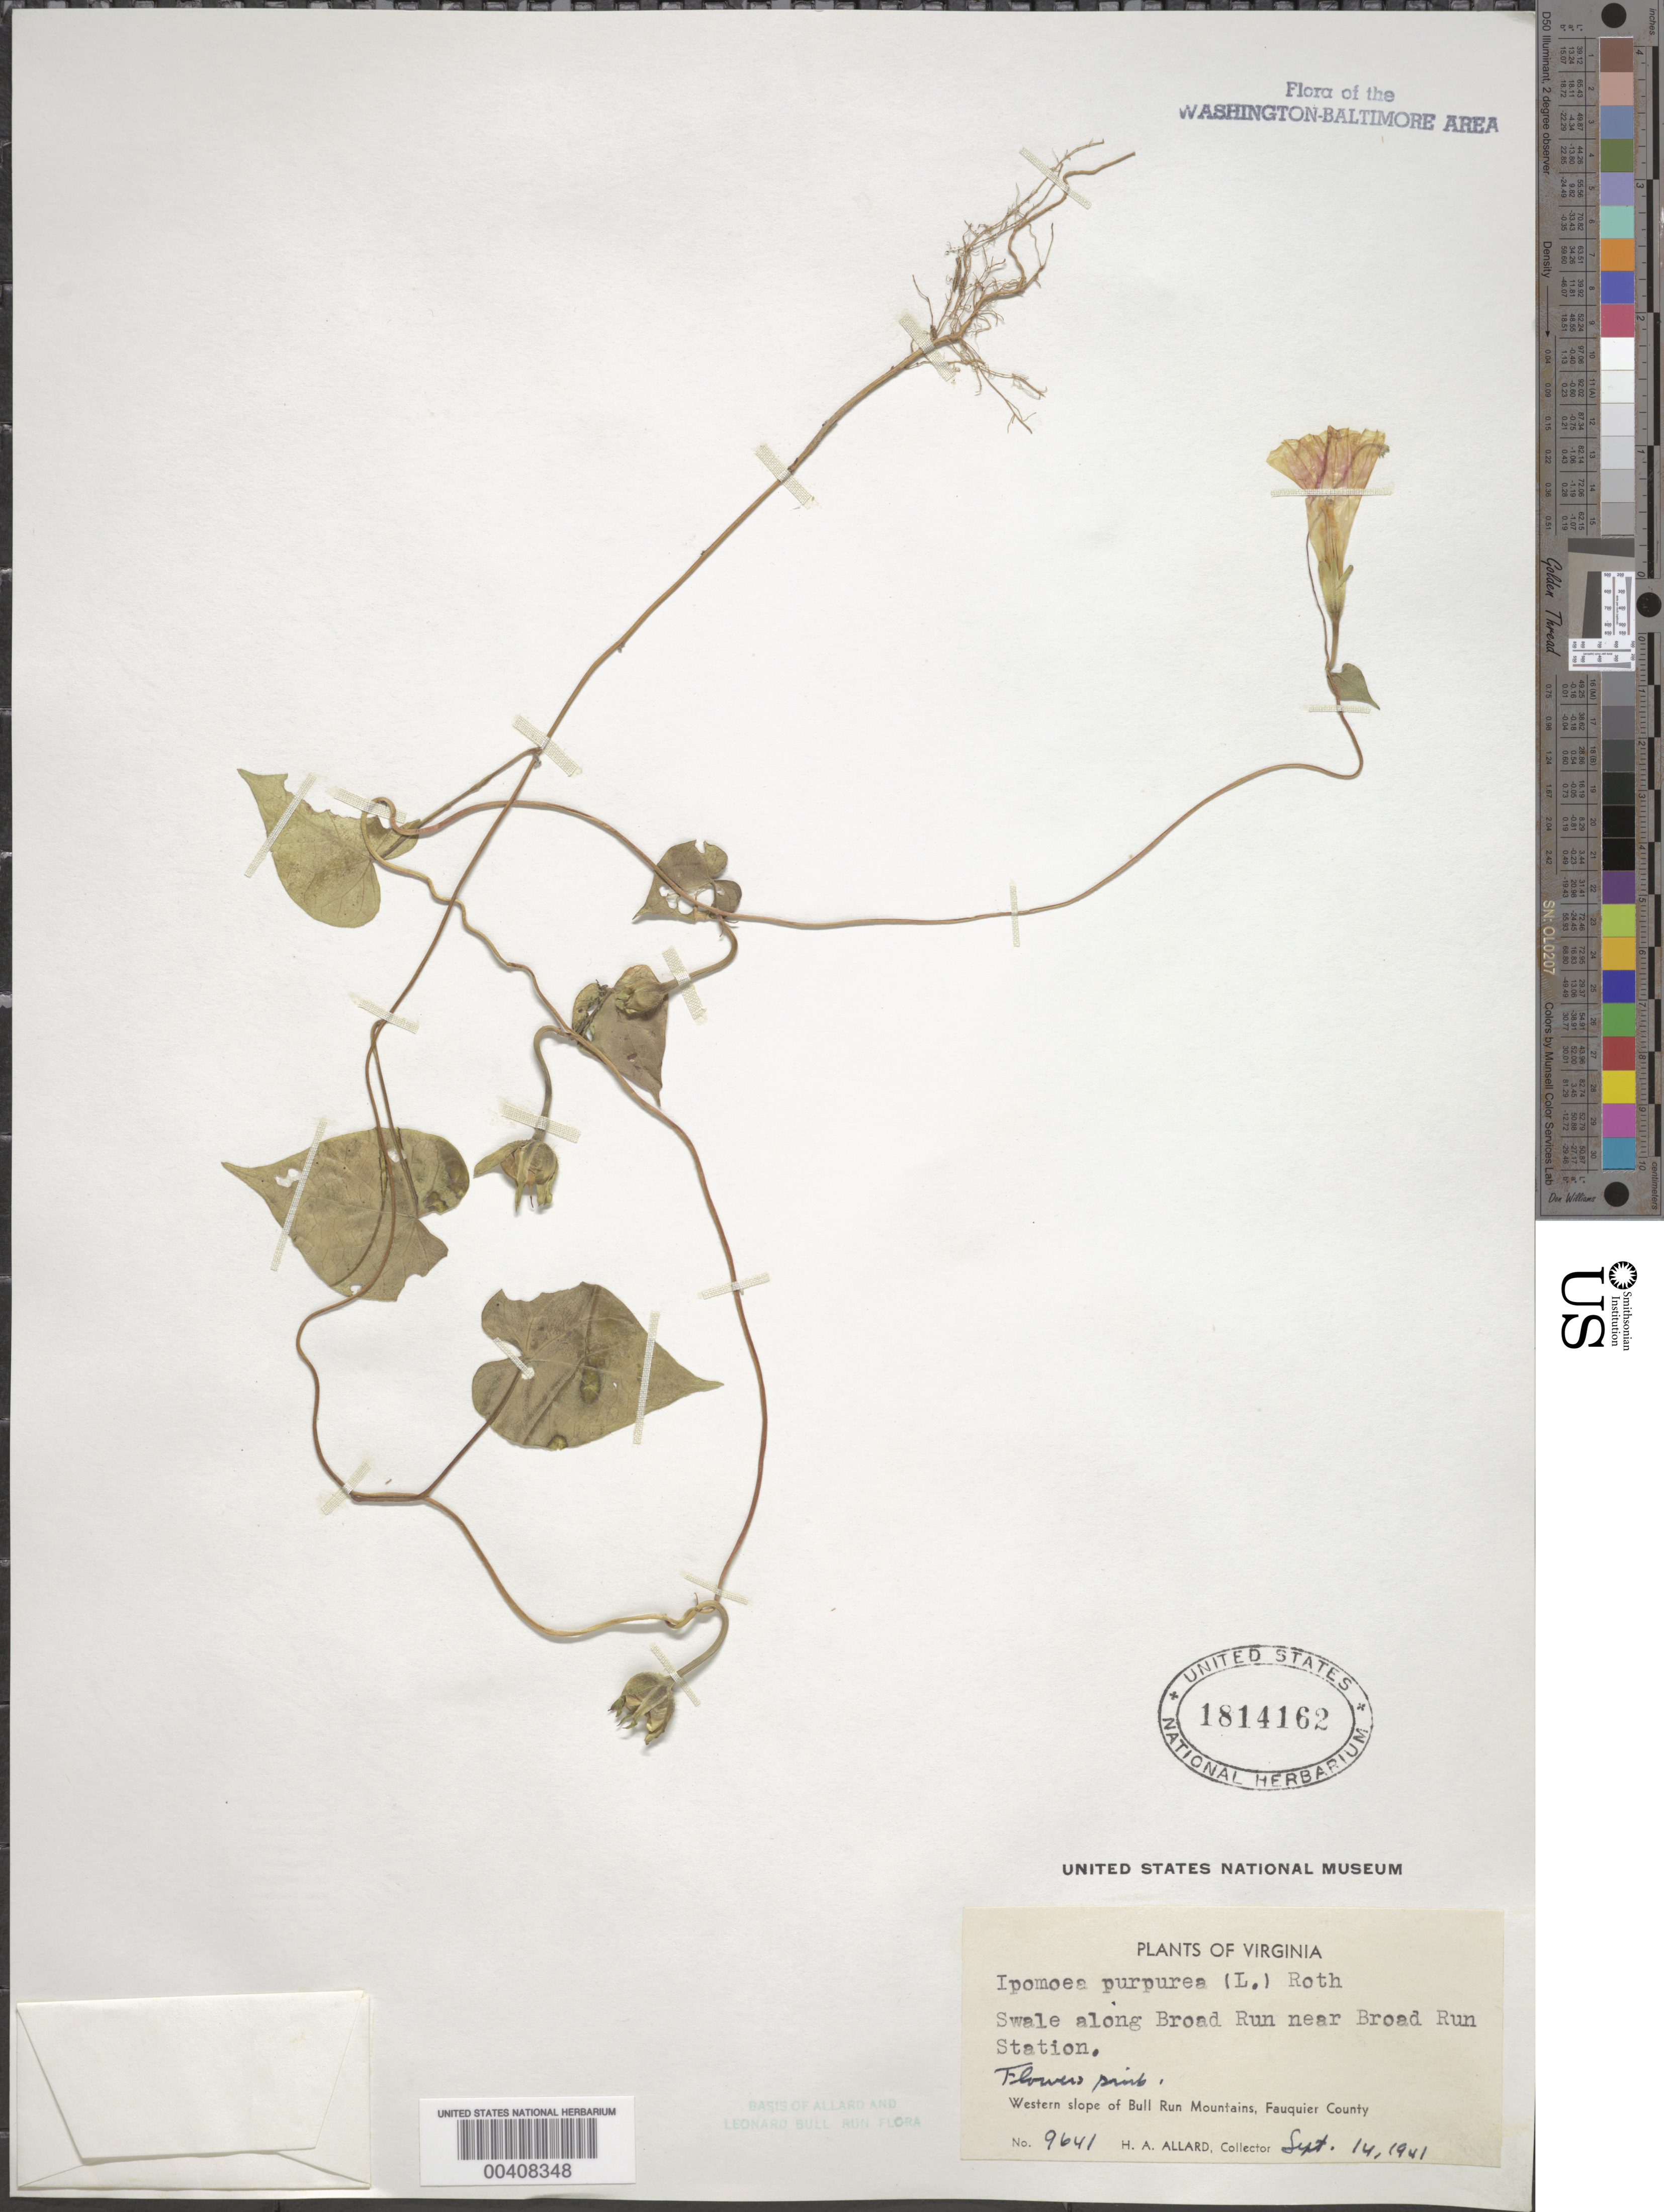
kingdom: Plantae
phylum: Tracheophyta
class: Magnoliopsida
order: Solanales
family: Convolvulaceae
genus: Ipomoea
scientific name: Ipomoea purpurea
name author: (L.) Roth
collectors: H. A. Allard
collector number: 9641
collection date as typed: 14 Sep 1941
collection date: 1941-09-14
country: United States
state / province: Virginia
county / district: Fauquier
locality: Broad Run near Broad Run Station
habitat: Swale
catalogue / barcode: US 1814162